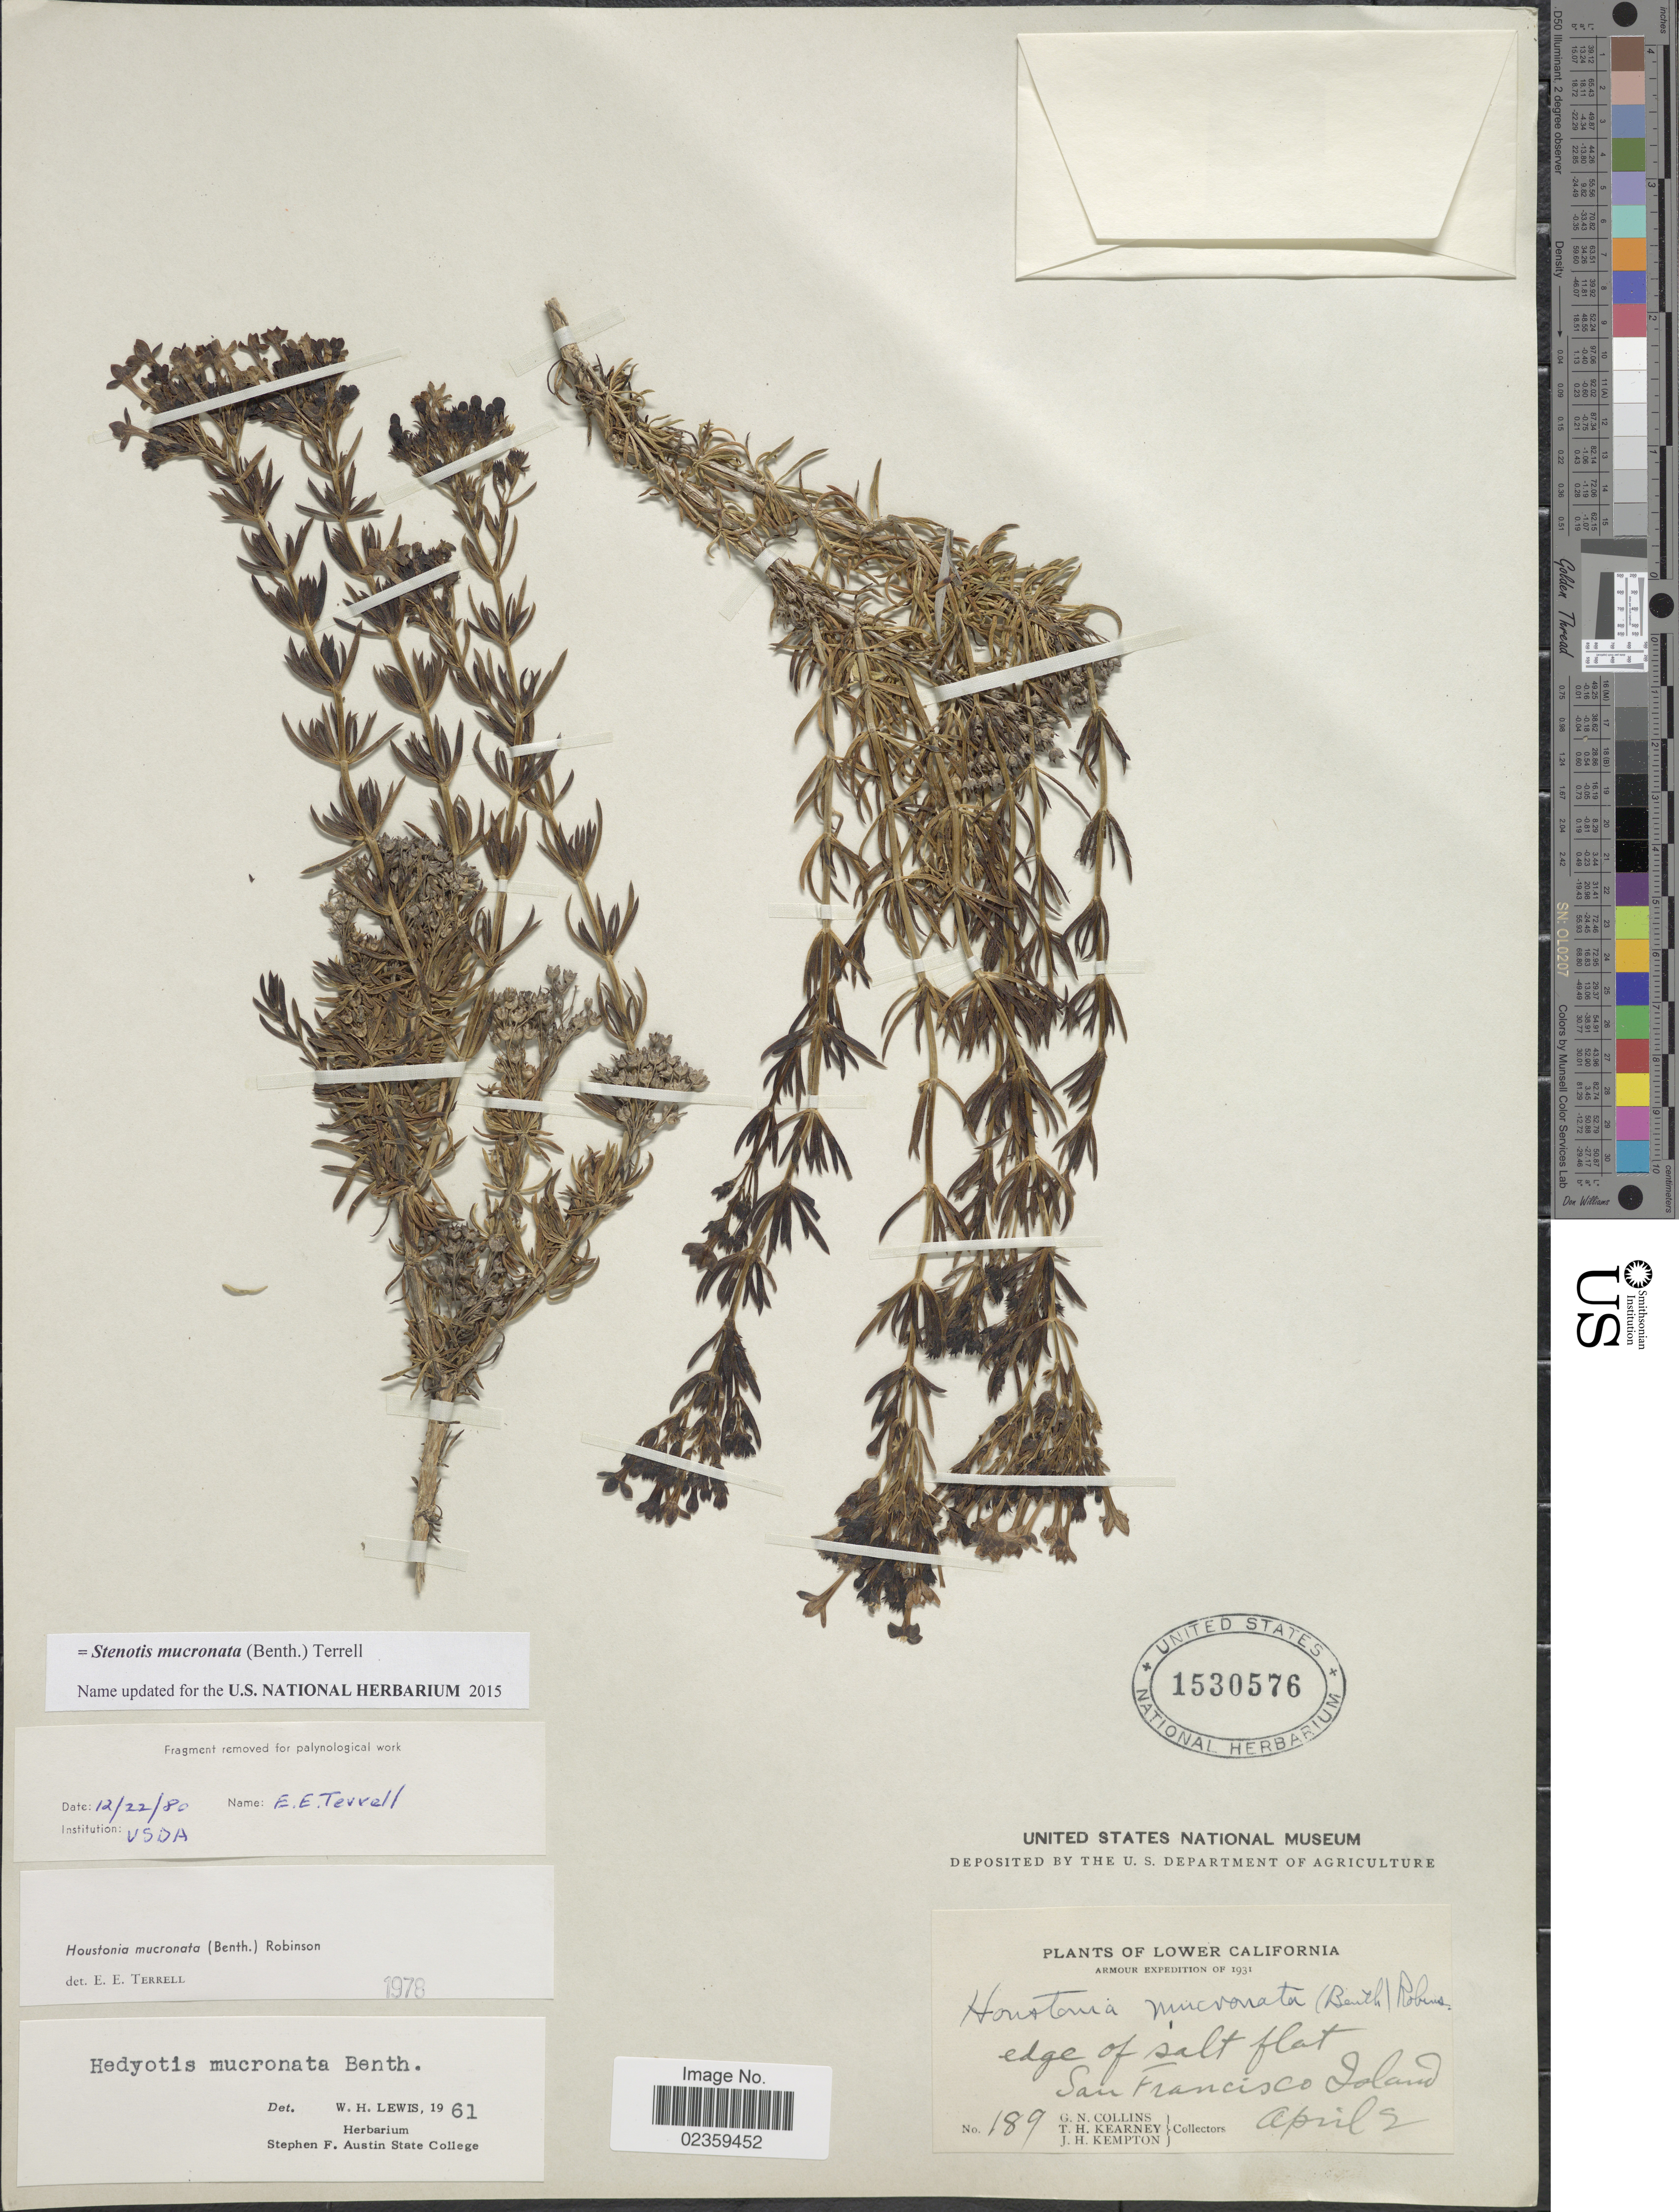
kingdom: Plantae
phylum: Tracheophyta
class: Magnoliopsida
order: Gentianales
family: Rubiaceae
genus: Stenotis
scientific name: Stenotis mucronata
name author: (Benth.) Terrell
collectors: G. Collins, T. H. Kearney & J. H. Kempton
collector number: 189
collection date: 1931-04-02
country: Mexico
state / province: Baja California Sur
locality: Lower California. Edge of salt flat. San Francisco Island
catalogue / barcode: US 1530576